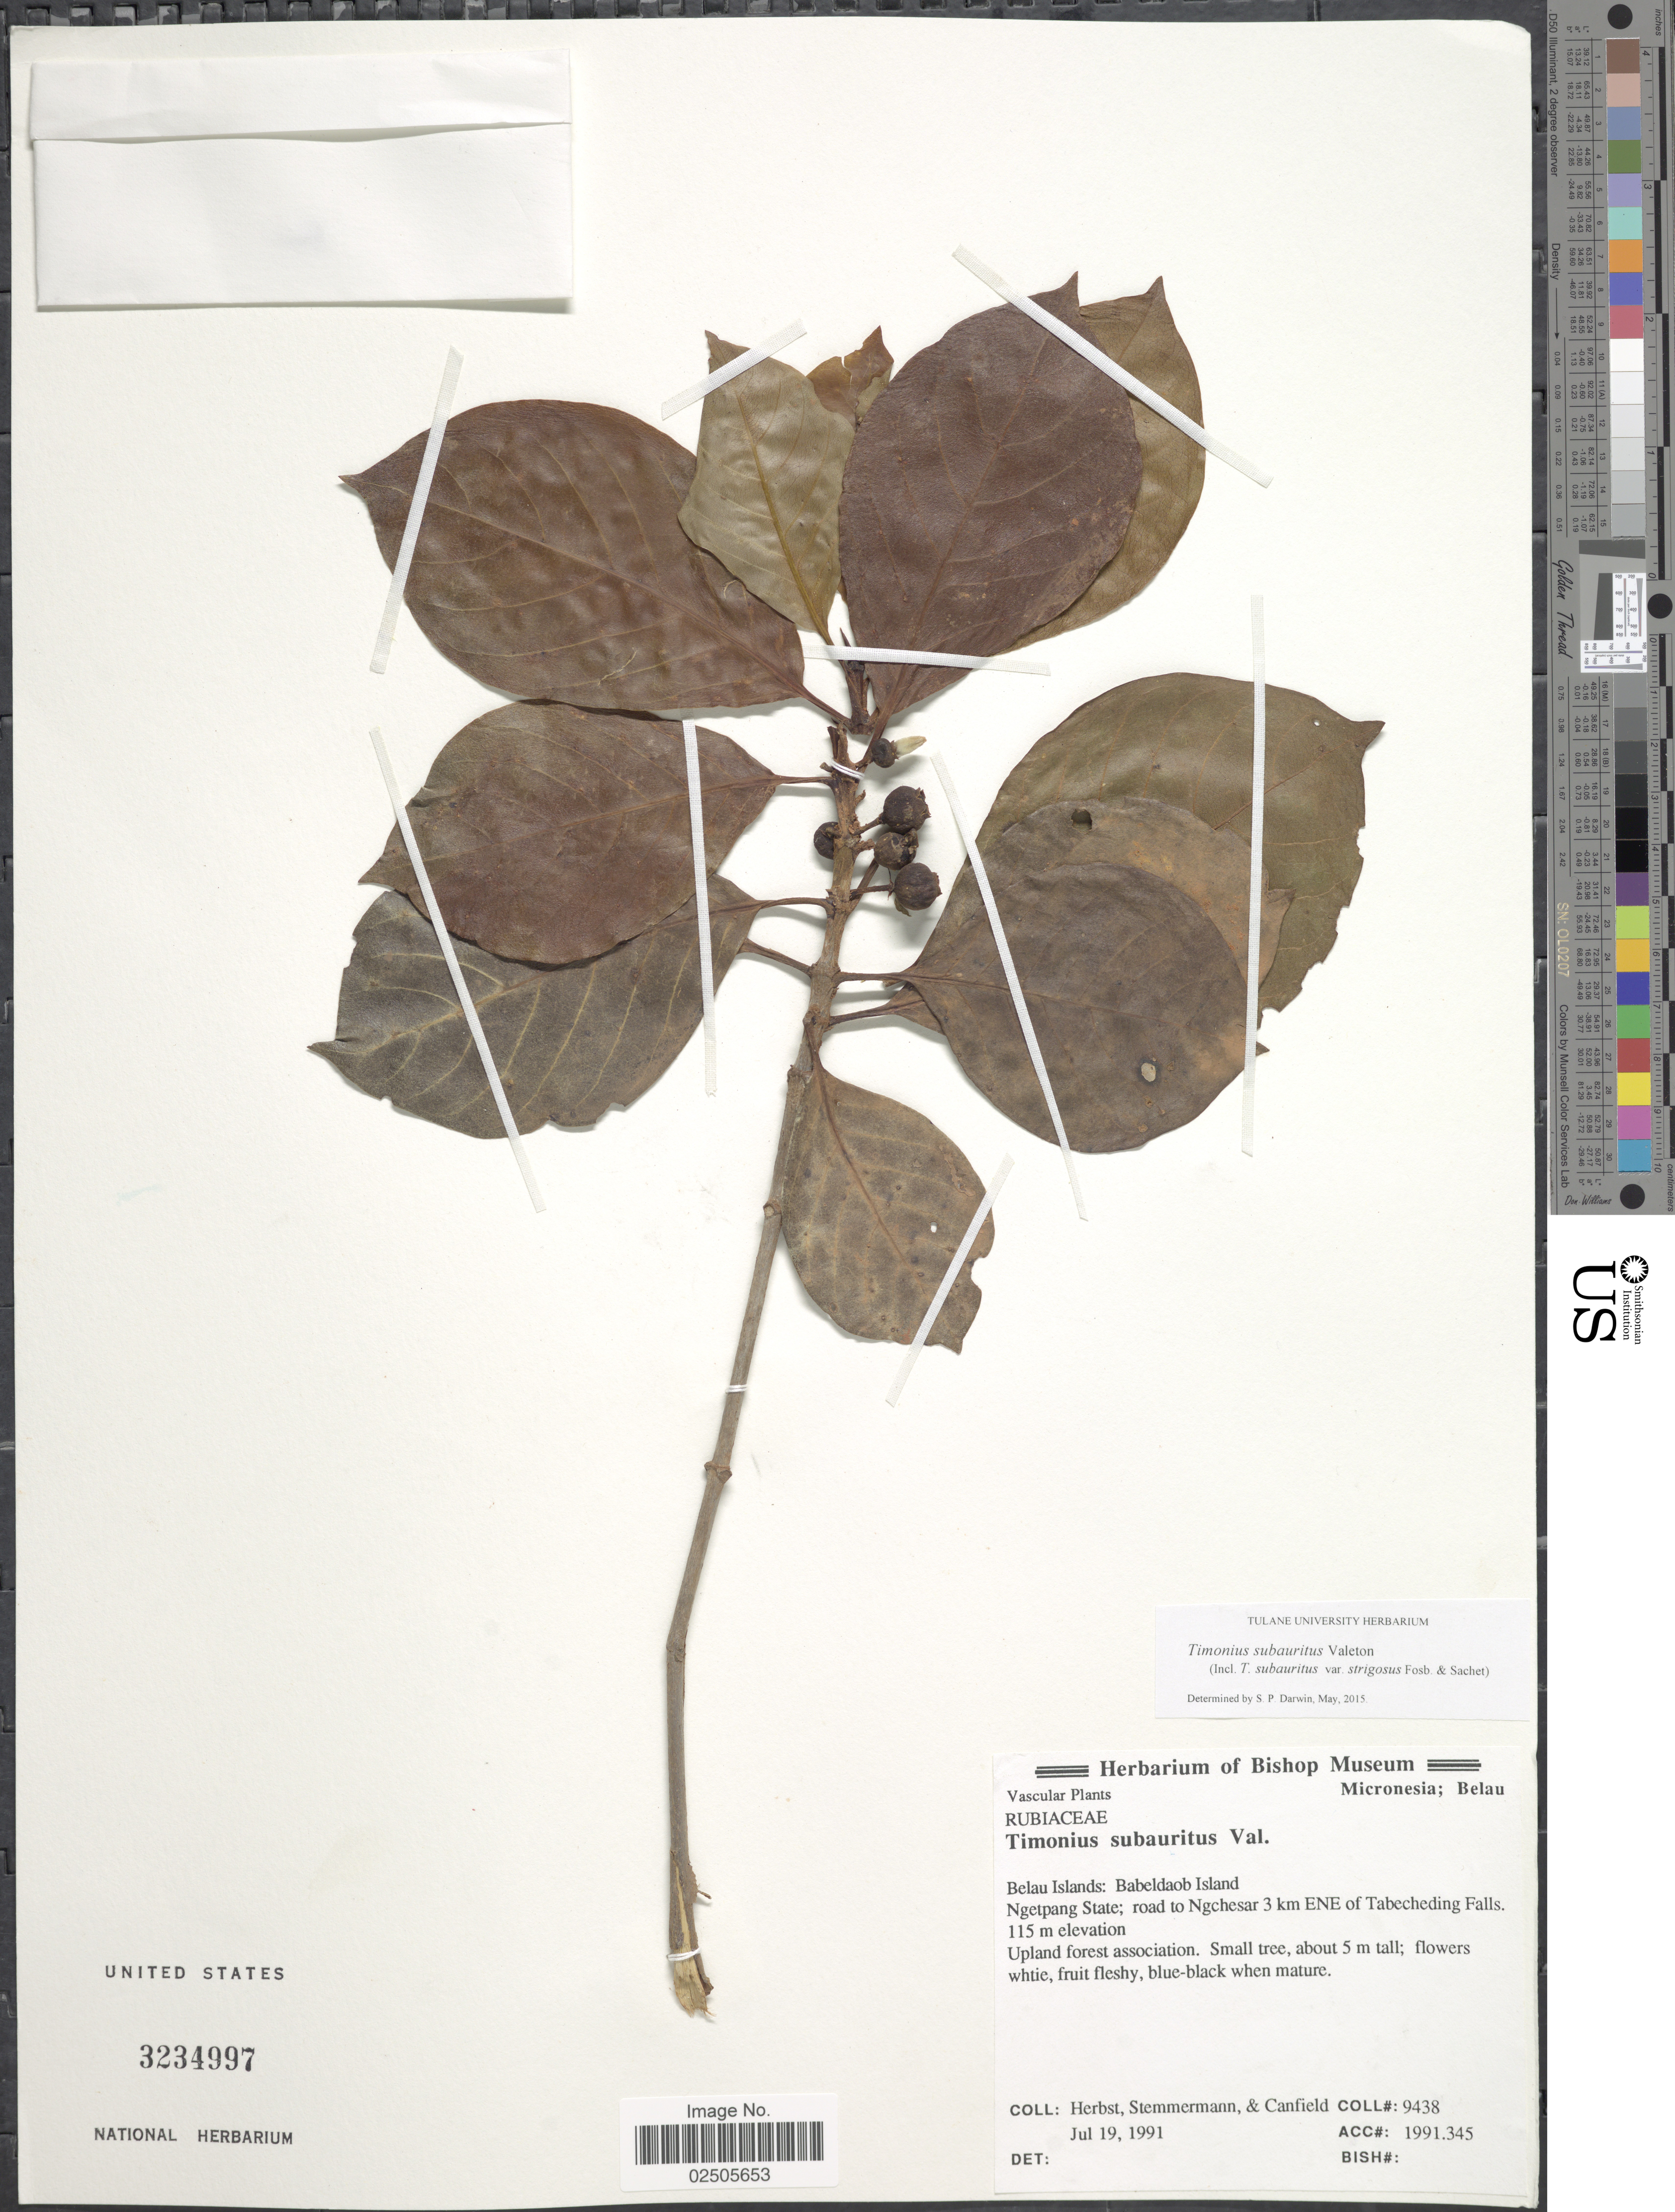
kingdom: Plantae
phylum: Tracheophyta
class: Magnoliopsida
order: Gentianales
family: Rubiaceae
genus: Timonius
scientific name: Timonius subauritus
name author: Valeton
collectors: -. Herbst, -. Stemmermann & -. Canfield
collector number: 9438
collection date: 1991-07-19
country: Palau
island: Babeldaob [Babelthuap]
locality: Belau Islands: Babeldaob Island, Ngetpang State; road to Ngchesar 3 km ENE to Tabecheding Falls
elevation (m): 115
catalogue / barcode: US 3234997